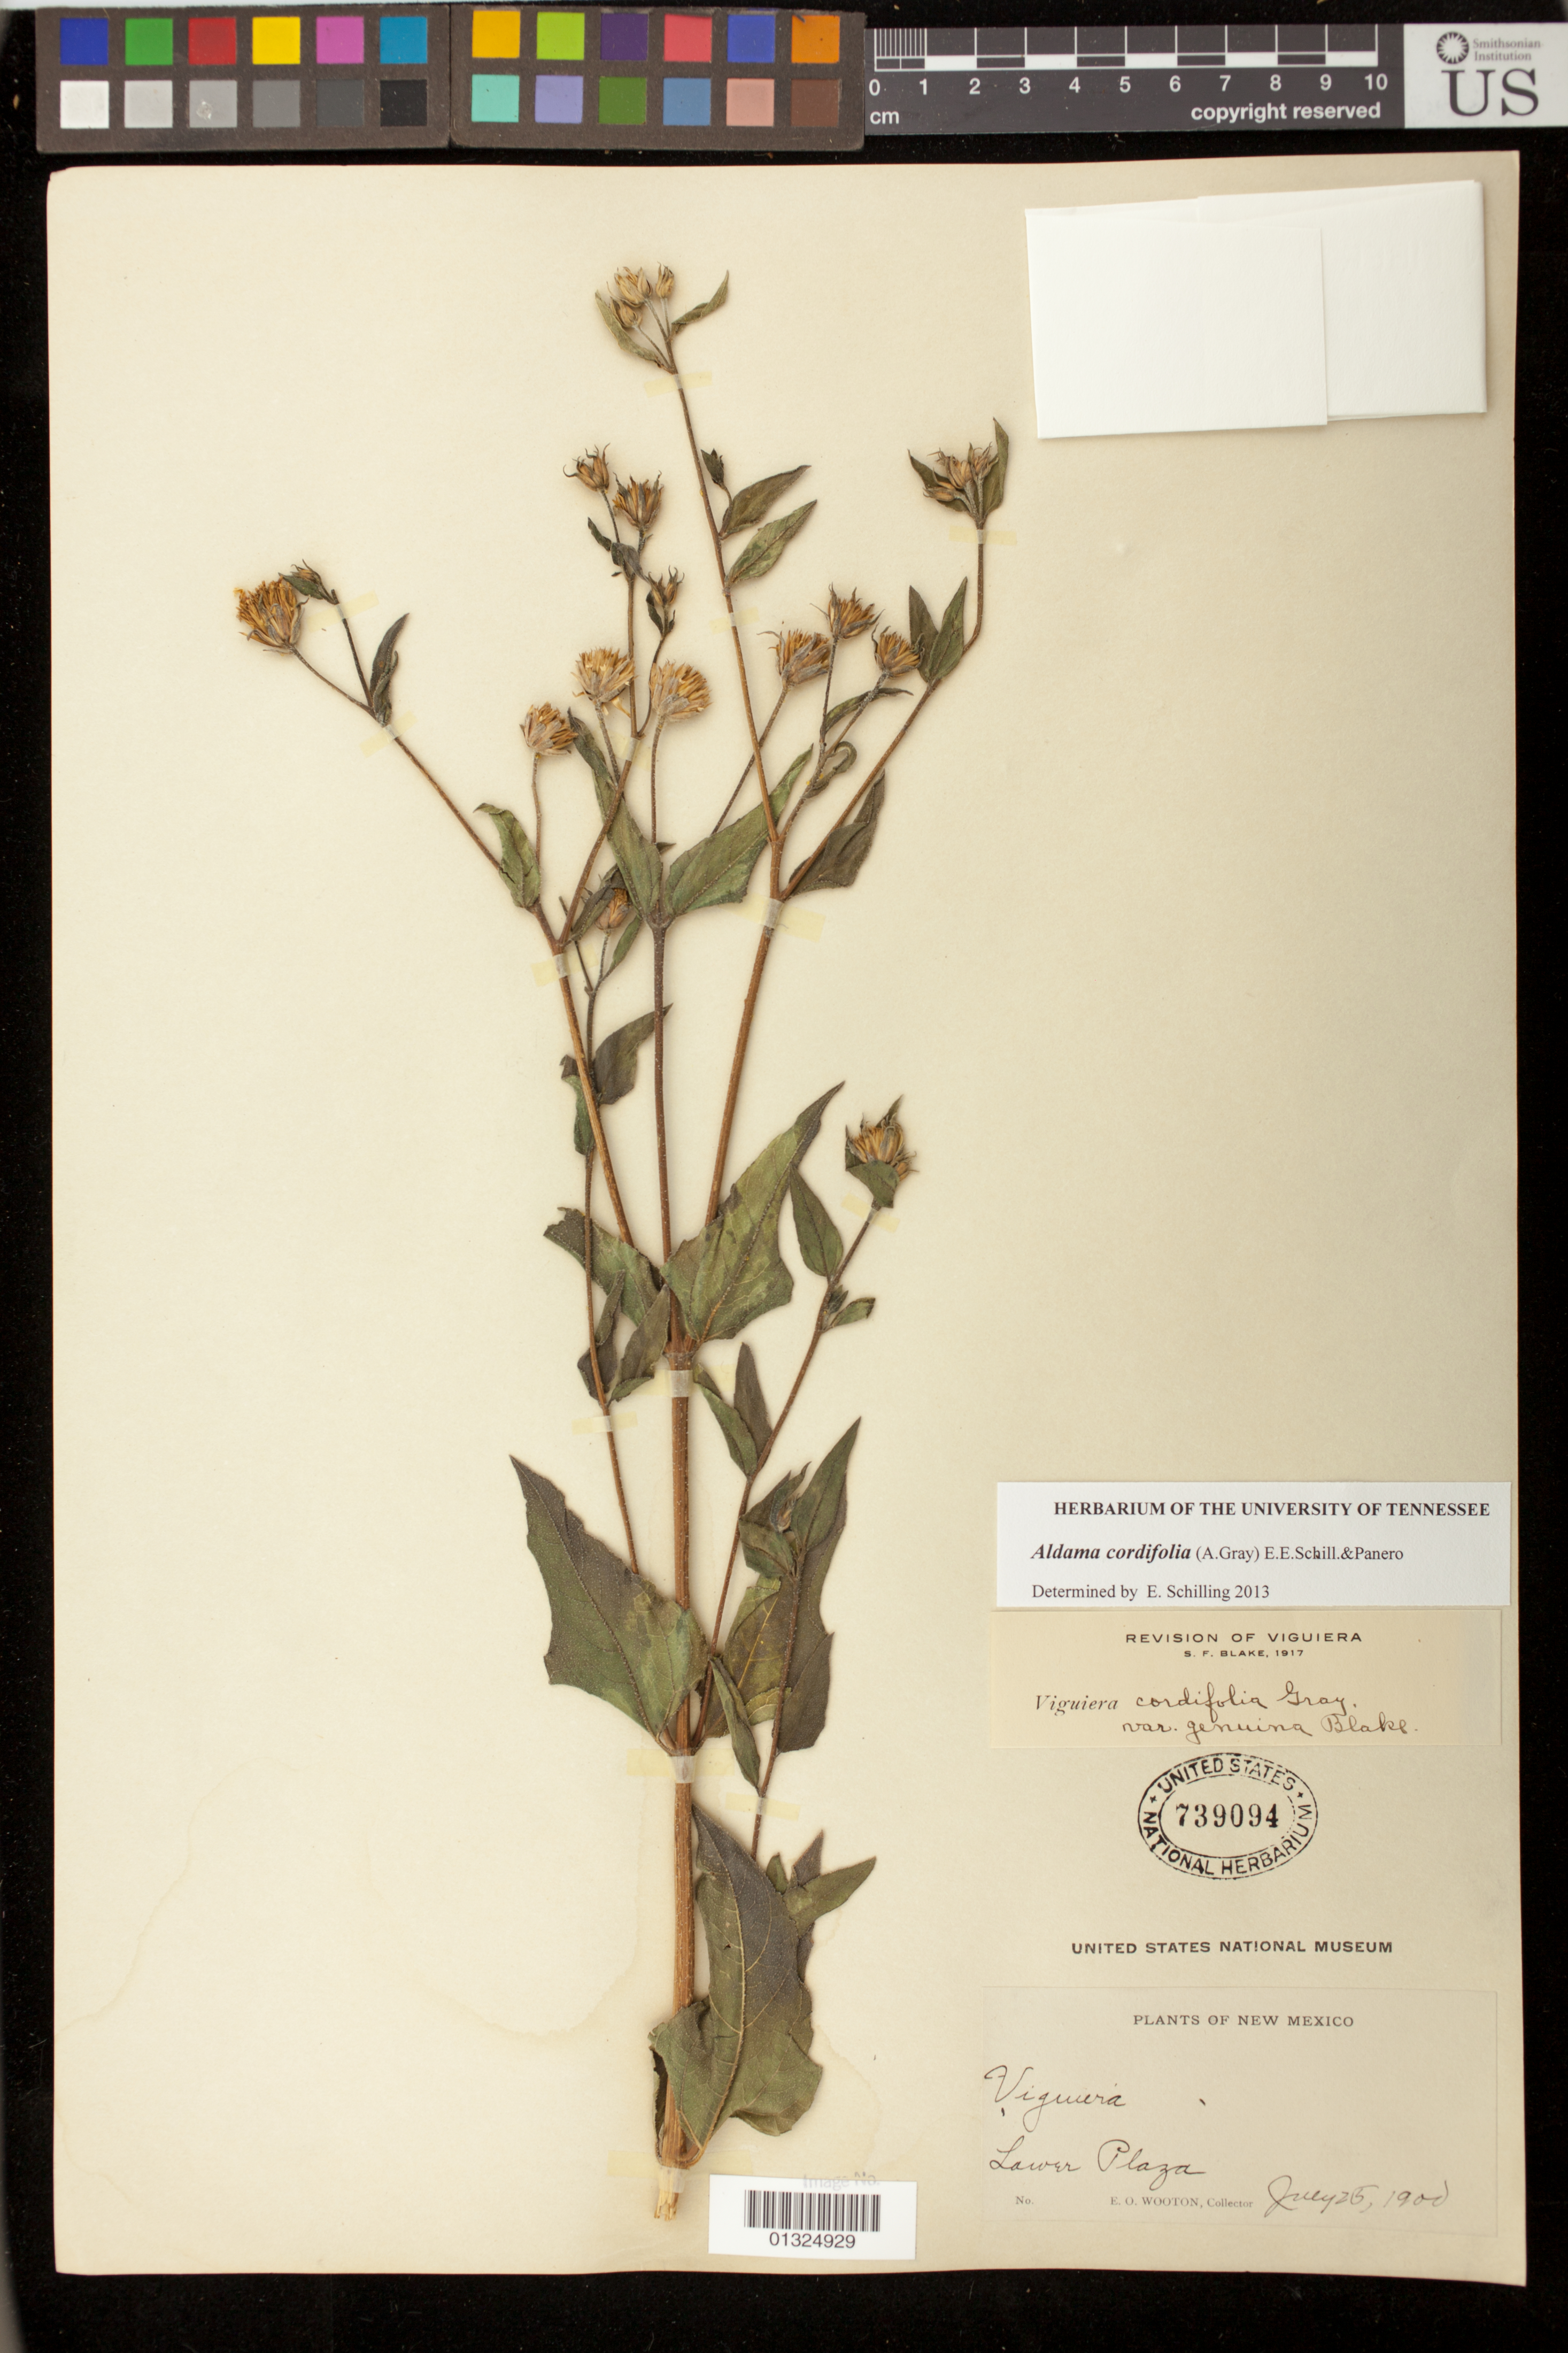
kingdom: Plantae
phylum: Tracheophyta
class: Magnoliopsida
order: Asterales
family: Asteraceae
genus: Aldama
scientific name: Aldama cordifolia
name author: (A. Gray) E.E. Schill. & Panero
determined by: Schilling, E. E.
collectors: E. O. Wooton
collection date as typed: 25 Jul 1900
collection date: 1900-07-25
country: United States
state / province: New Mexico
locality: Lower Plaza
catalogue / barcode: US 739094